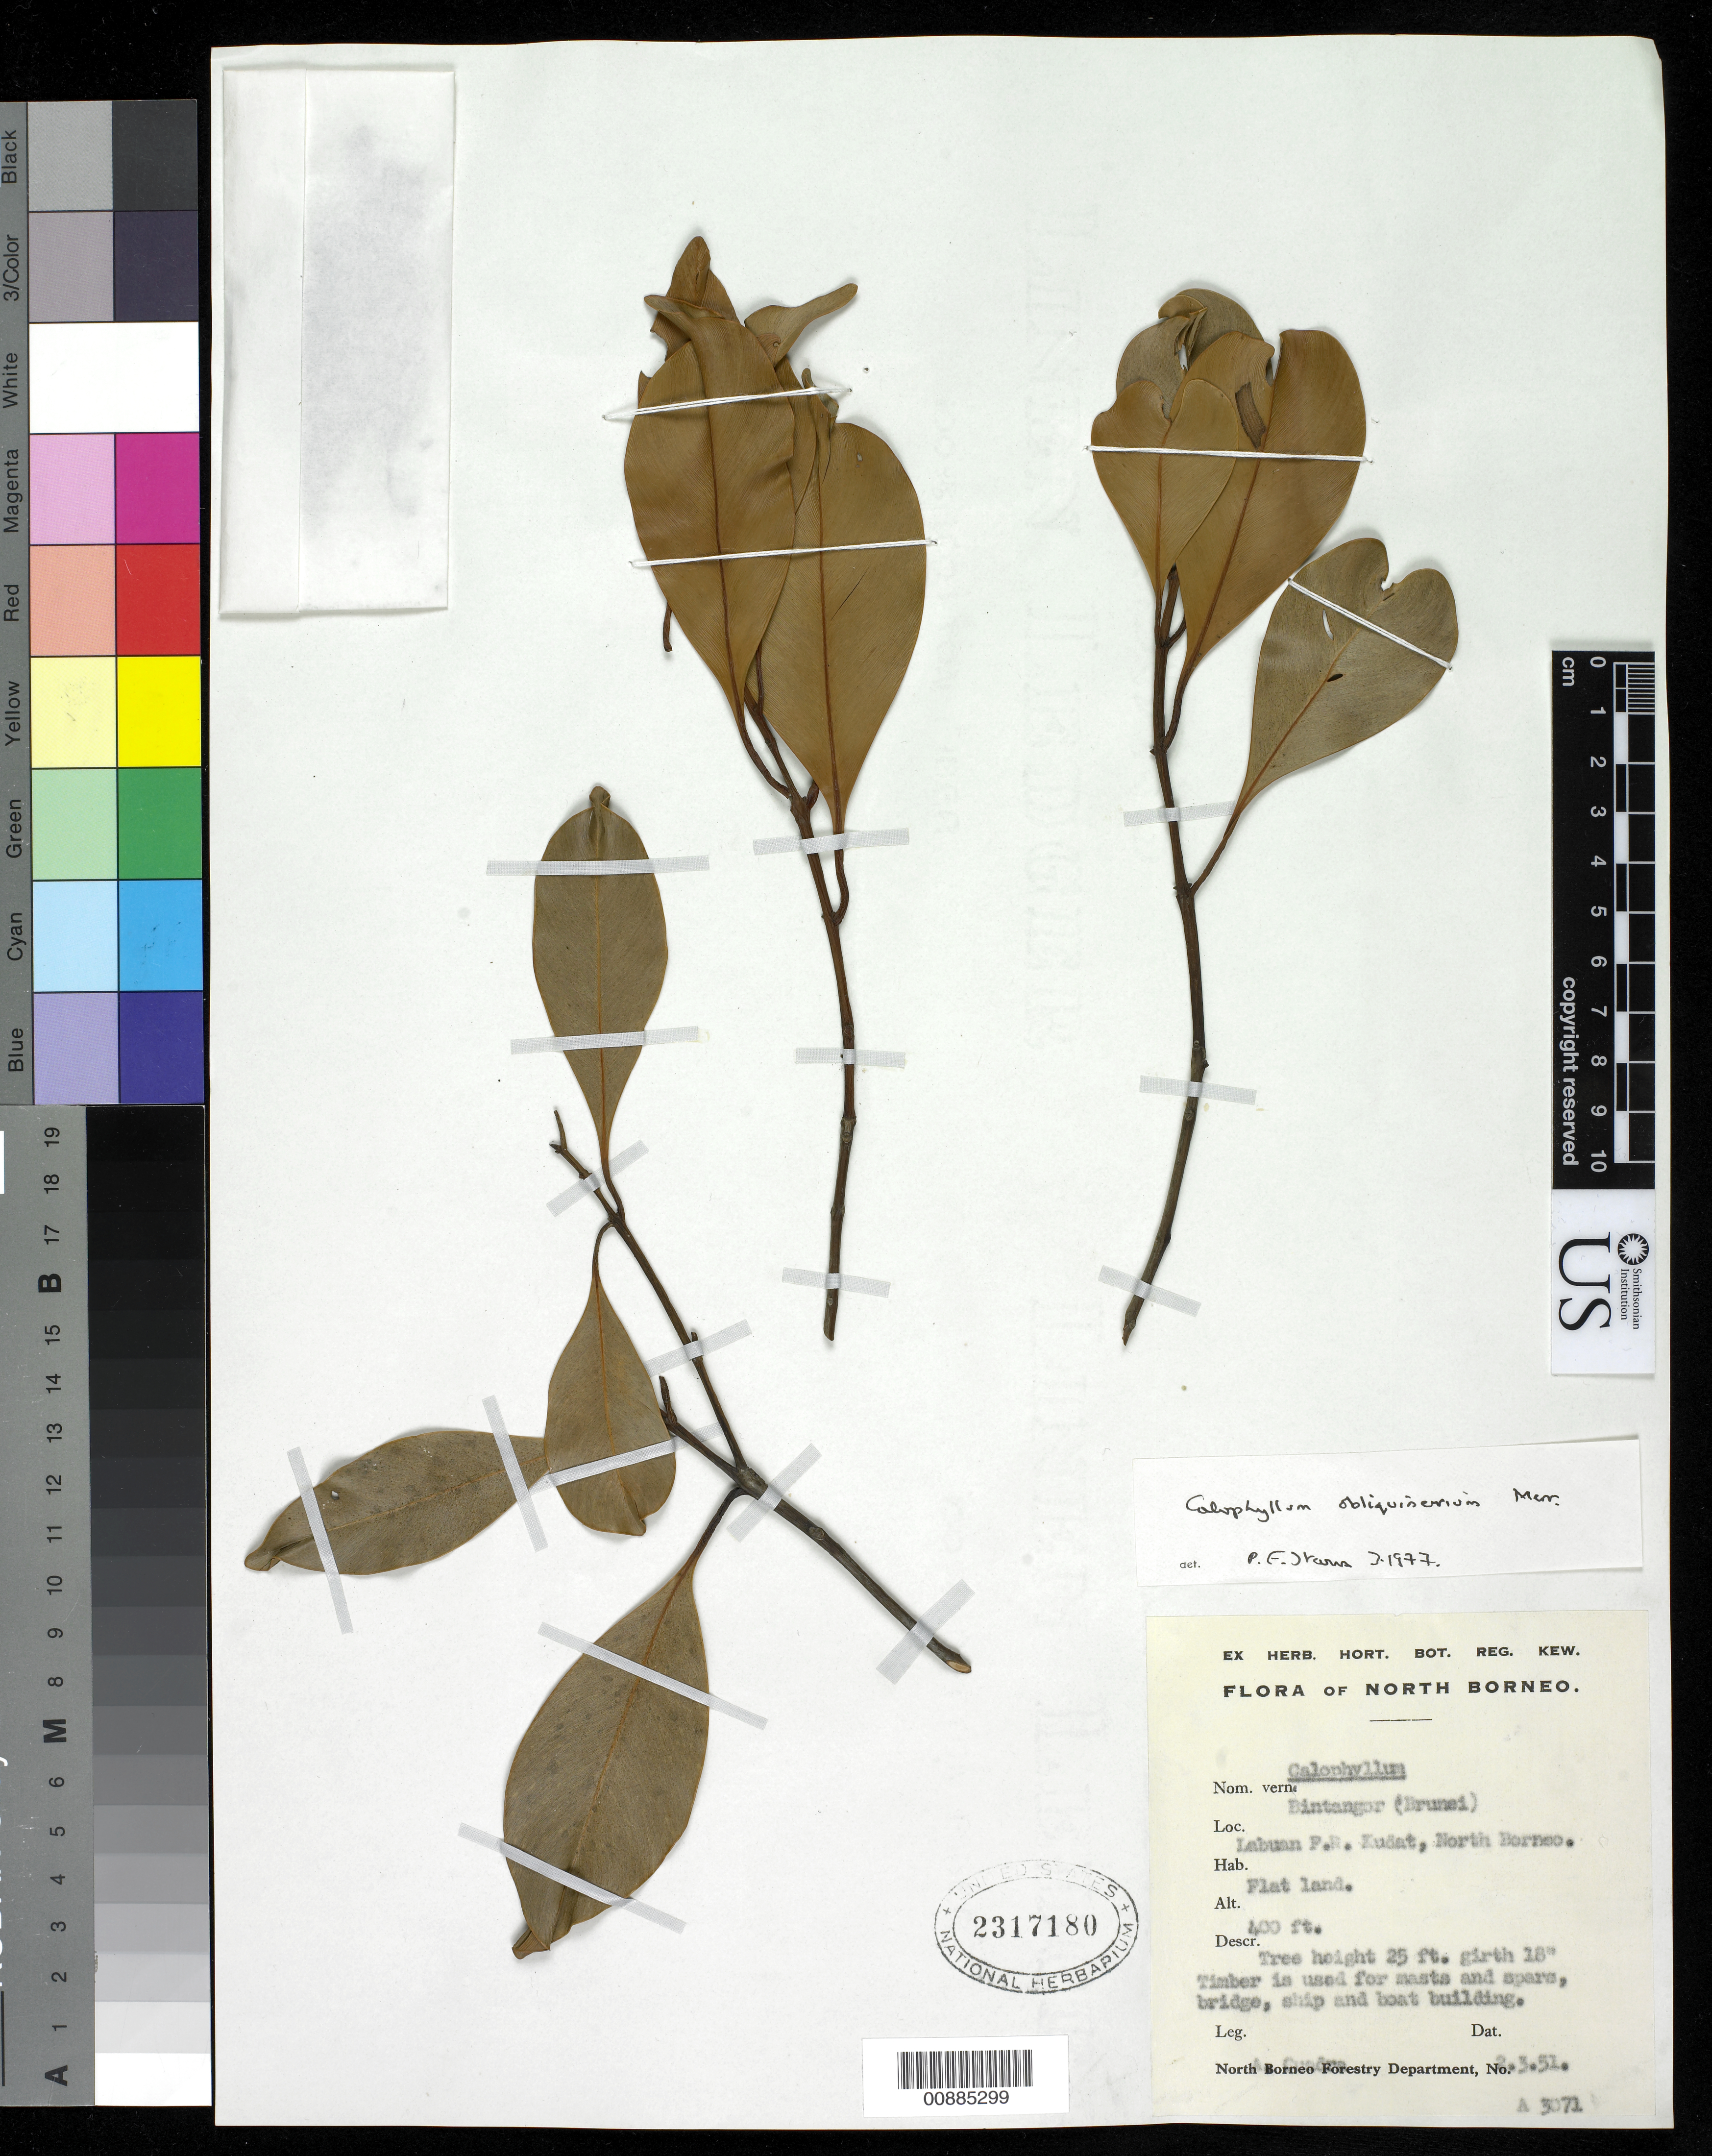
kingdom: Plantae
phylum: Tracheophyta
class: Magnoliopsida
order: Malpighiales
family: Calophyllaceae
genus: Calophyllum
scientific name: Calophyllum obliquinervium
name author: Merr.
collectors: A. Cuadra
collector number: A 3071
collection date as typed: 02 Mar 1951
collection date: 1951-03-02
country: Malaysia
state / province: Sabah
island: Borneo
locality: Labuan F.R., Kudat.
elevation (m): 122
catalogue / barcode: US 2317180